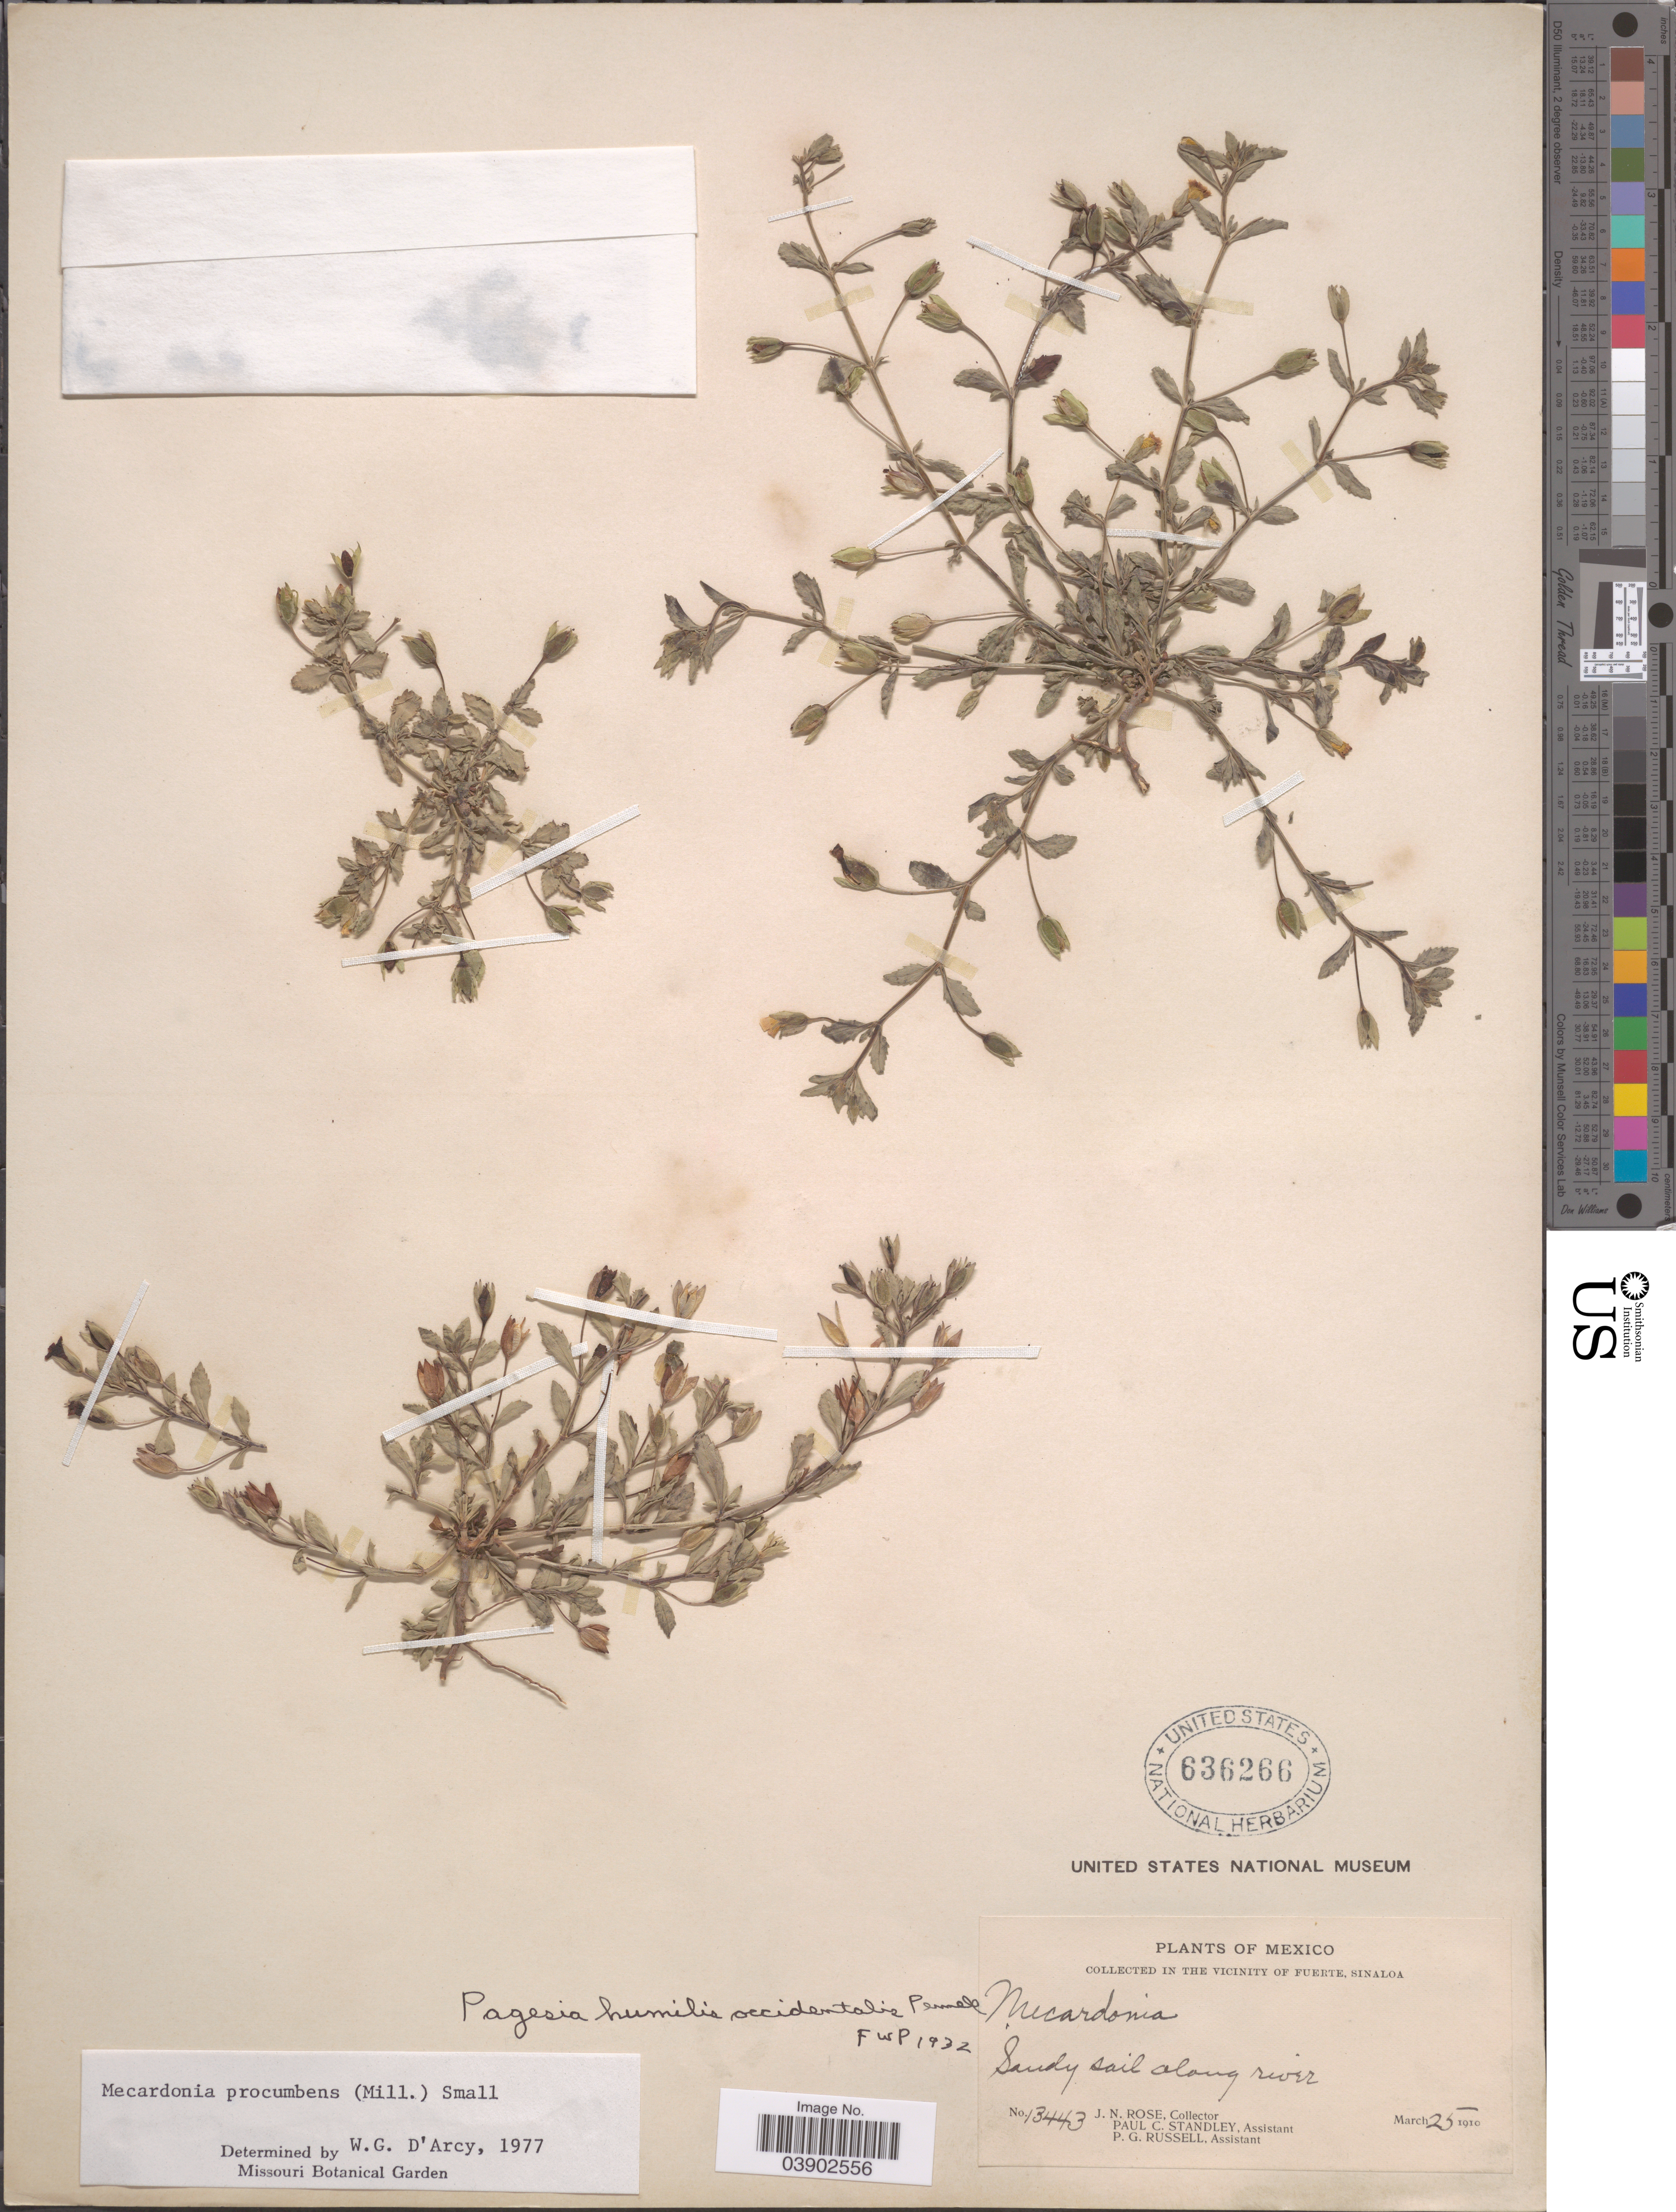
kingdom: Plantae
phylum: Tracheophyta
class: Magnoliopsida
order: Lamiales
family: Plantaginaceae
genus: Mecardonia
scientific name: Mecardonia procumbens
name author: (Mill.) Small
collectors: J. N. Rose, P. C. Standley & P. G. Russell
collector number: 13443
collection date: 1910-03-25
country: Mexico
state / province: Sinaloa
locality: Vicinity of Fuerte. Sandy soil along river.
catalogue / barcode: US 636266